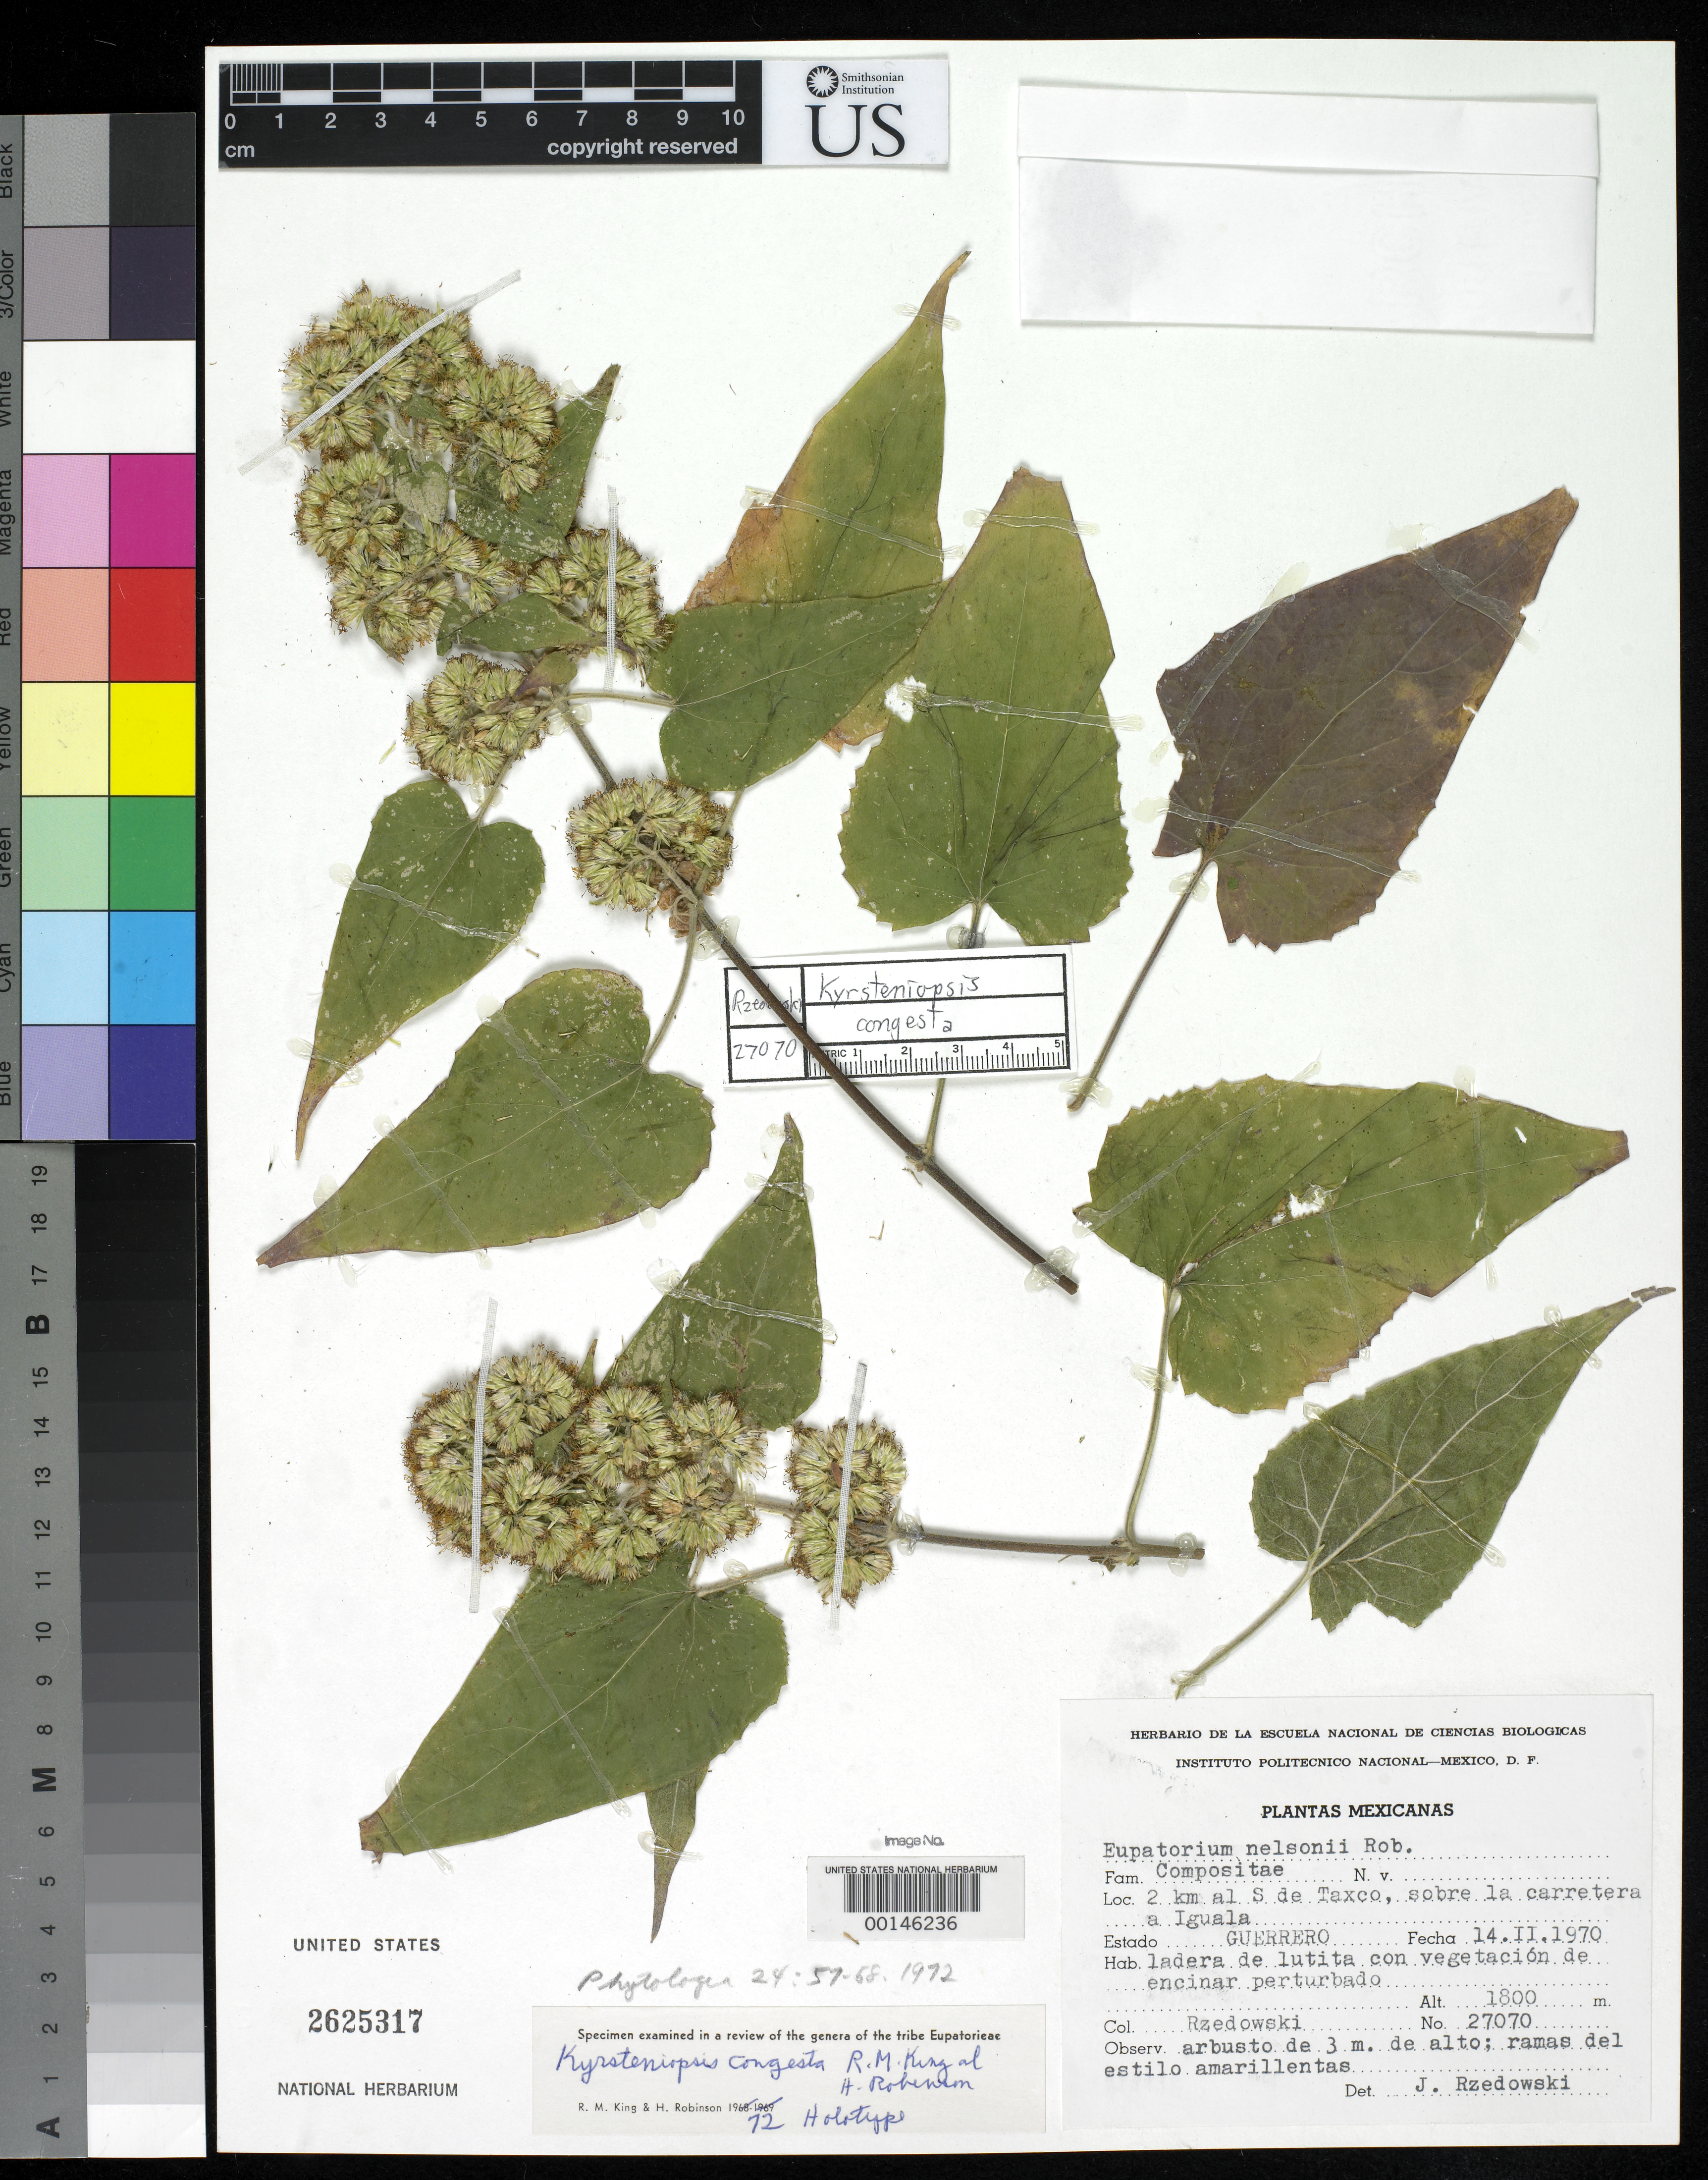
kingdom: Plantae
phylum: Tracheophyta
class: Magnoliopsida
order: Asterales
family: Asteraceae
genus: Kyrsteniopsis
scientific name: Kyrsteniopsis congesta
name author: R.M. King & H. Rob.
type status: Holotype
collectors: J. Rzedowski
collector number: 27070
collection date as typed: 14 Feb 1970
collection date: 1970-02-14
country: Mexico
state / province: Guerrero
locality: Taxco.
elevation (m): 1800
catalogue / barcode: US 2625317